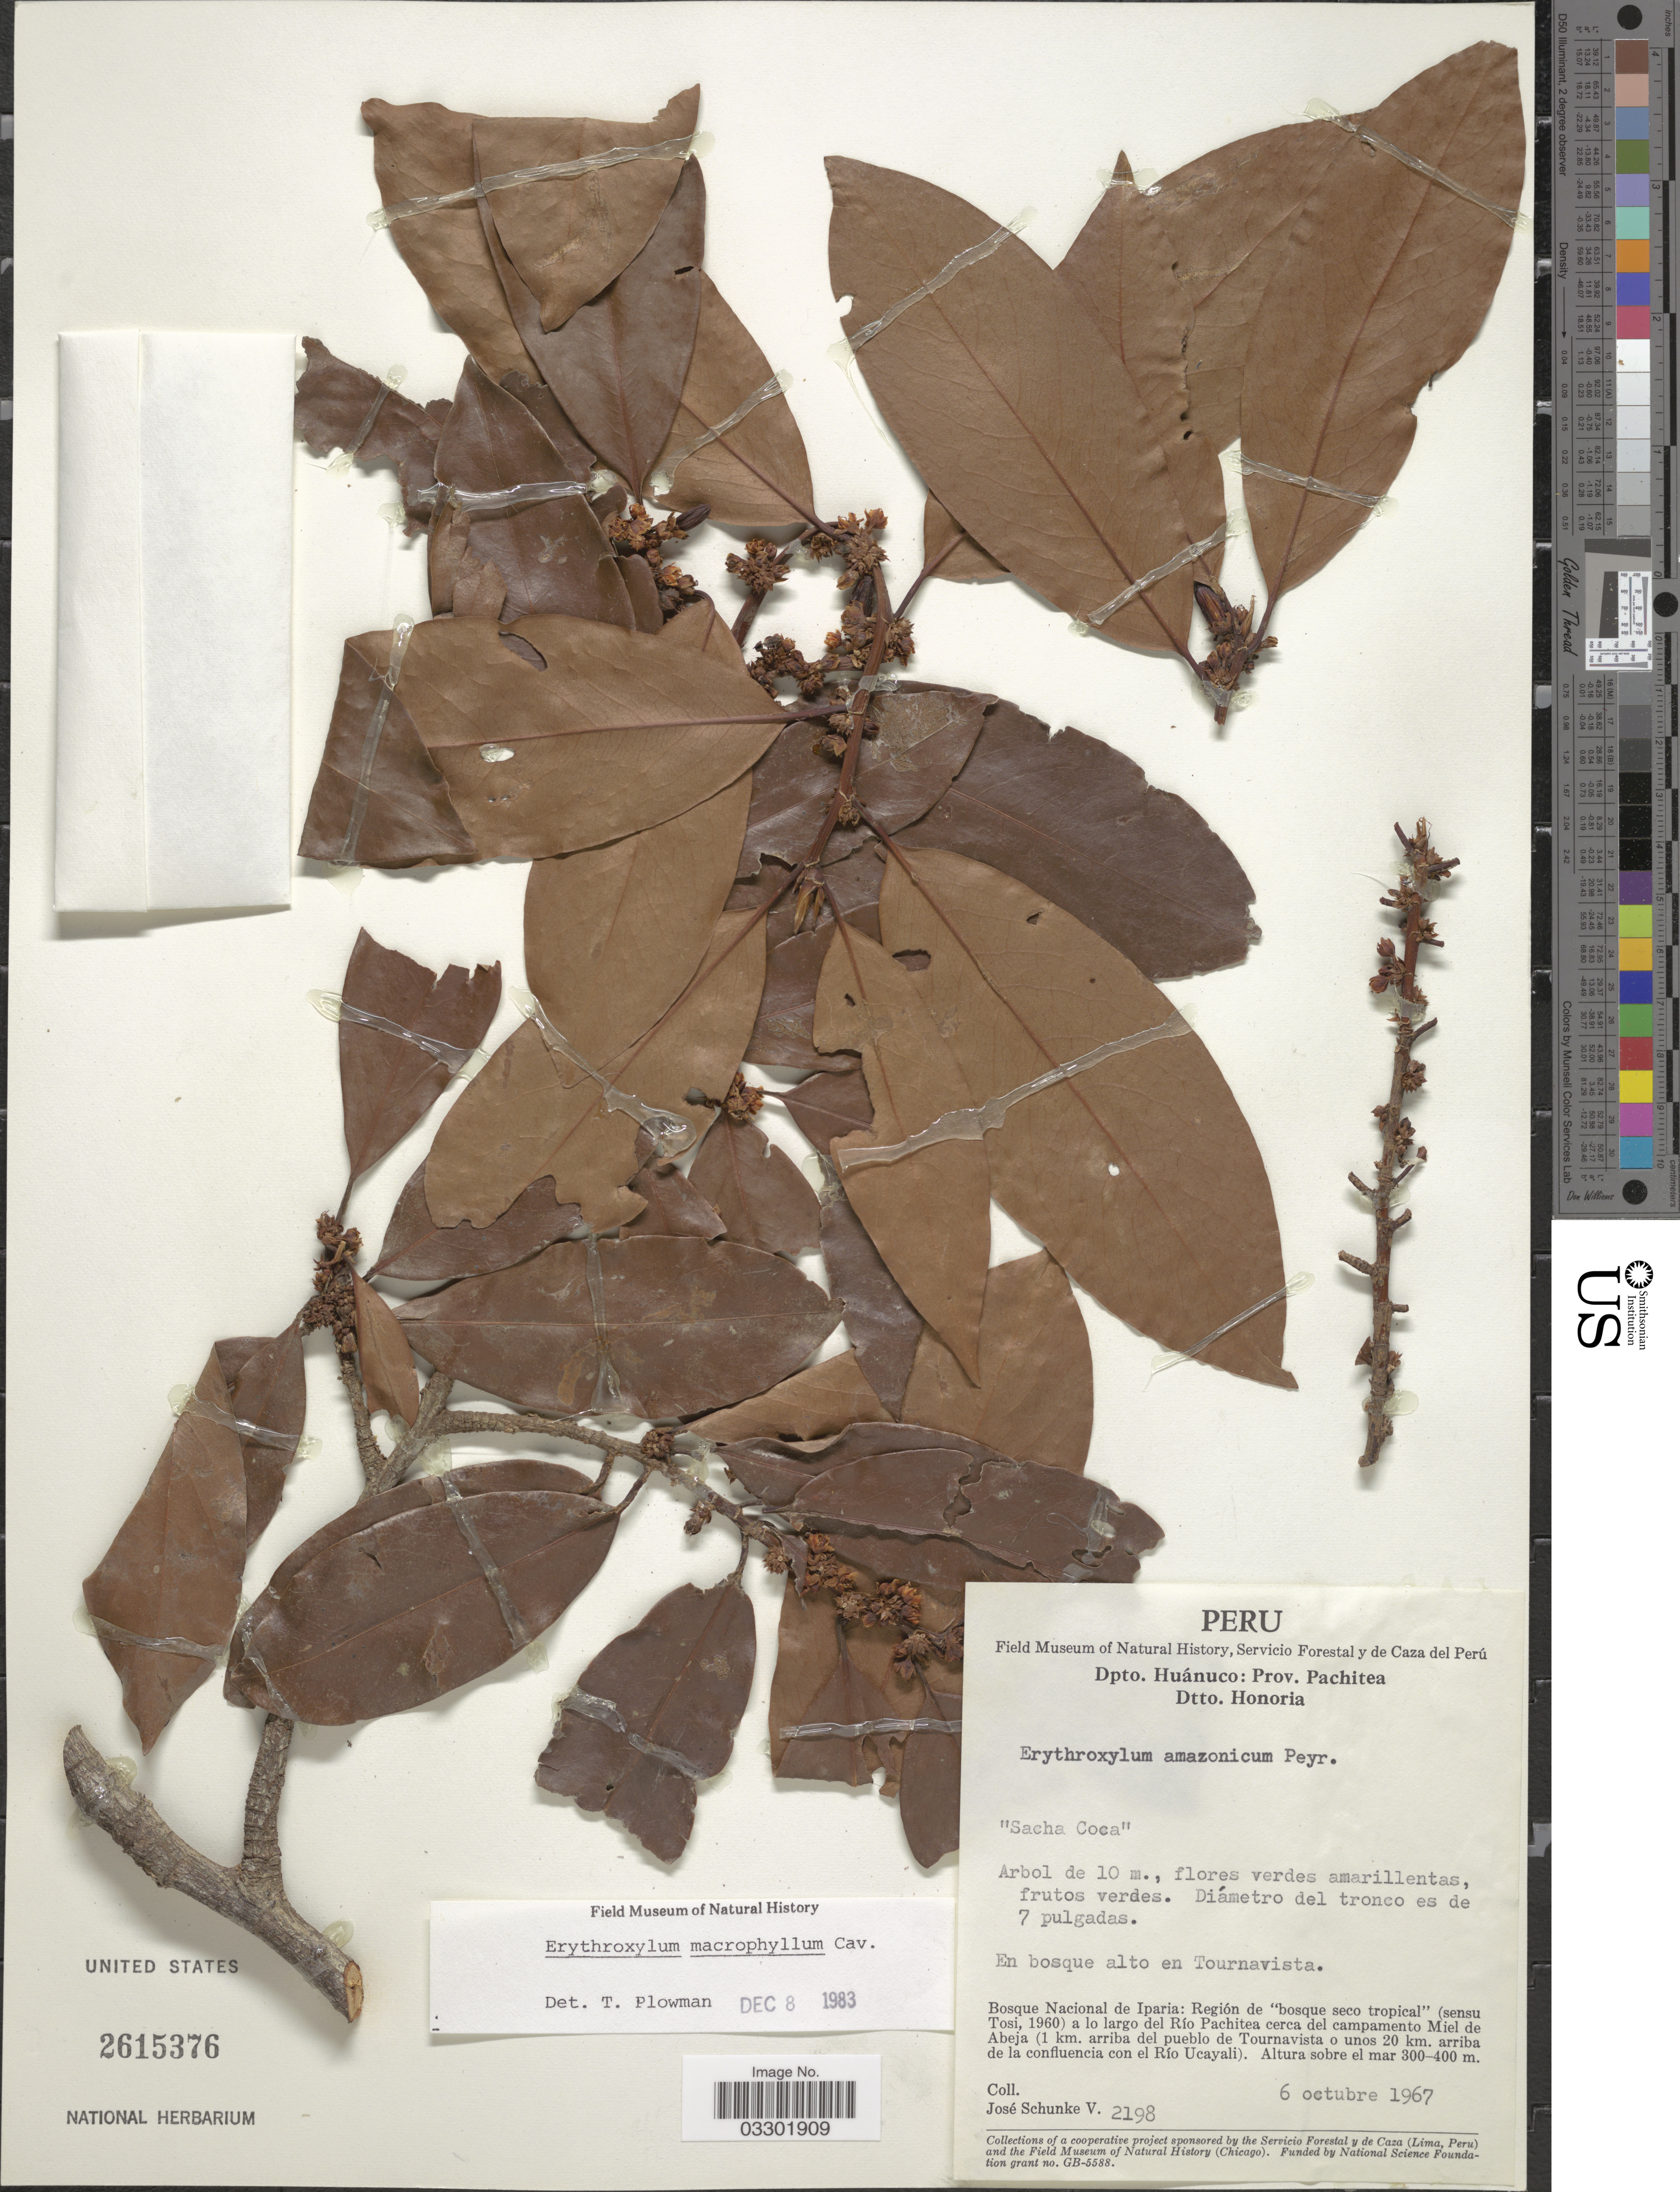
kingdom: Plantae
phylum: Tracheophyta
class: Magnoliopsida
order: Malpighiales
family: Erythroxylaceae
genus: Erythroxylum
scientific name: Erythroxylum macrophyllum var. macrophyllum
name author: Cav.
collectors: J. Schunke Vigo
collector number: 2198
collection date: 1967-10-06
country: Peru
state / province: Huánuco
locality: Dpto. Huánuco: Prov. Pachitea. Dtto. Honoria. En bosque alto en Tournavista. Bosque Nacional de Iparia: Región de "bosque seco tropical" (sensu Tosi, 1960) a lo largo del Río Pachitea cerca del campamento Miel de Abeja (1 km. arriba del pueblo de Tournavista o unso 20 km. arriba de la confluencia con el Río Ucayali).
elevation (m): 300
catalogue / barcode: US 2615376